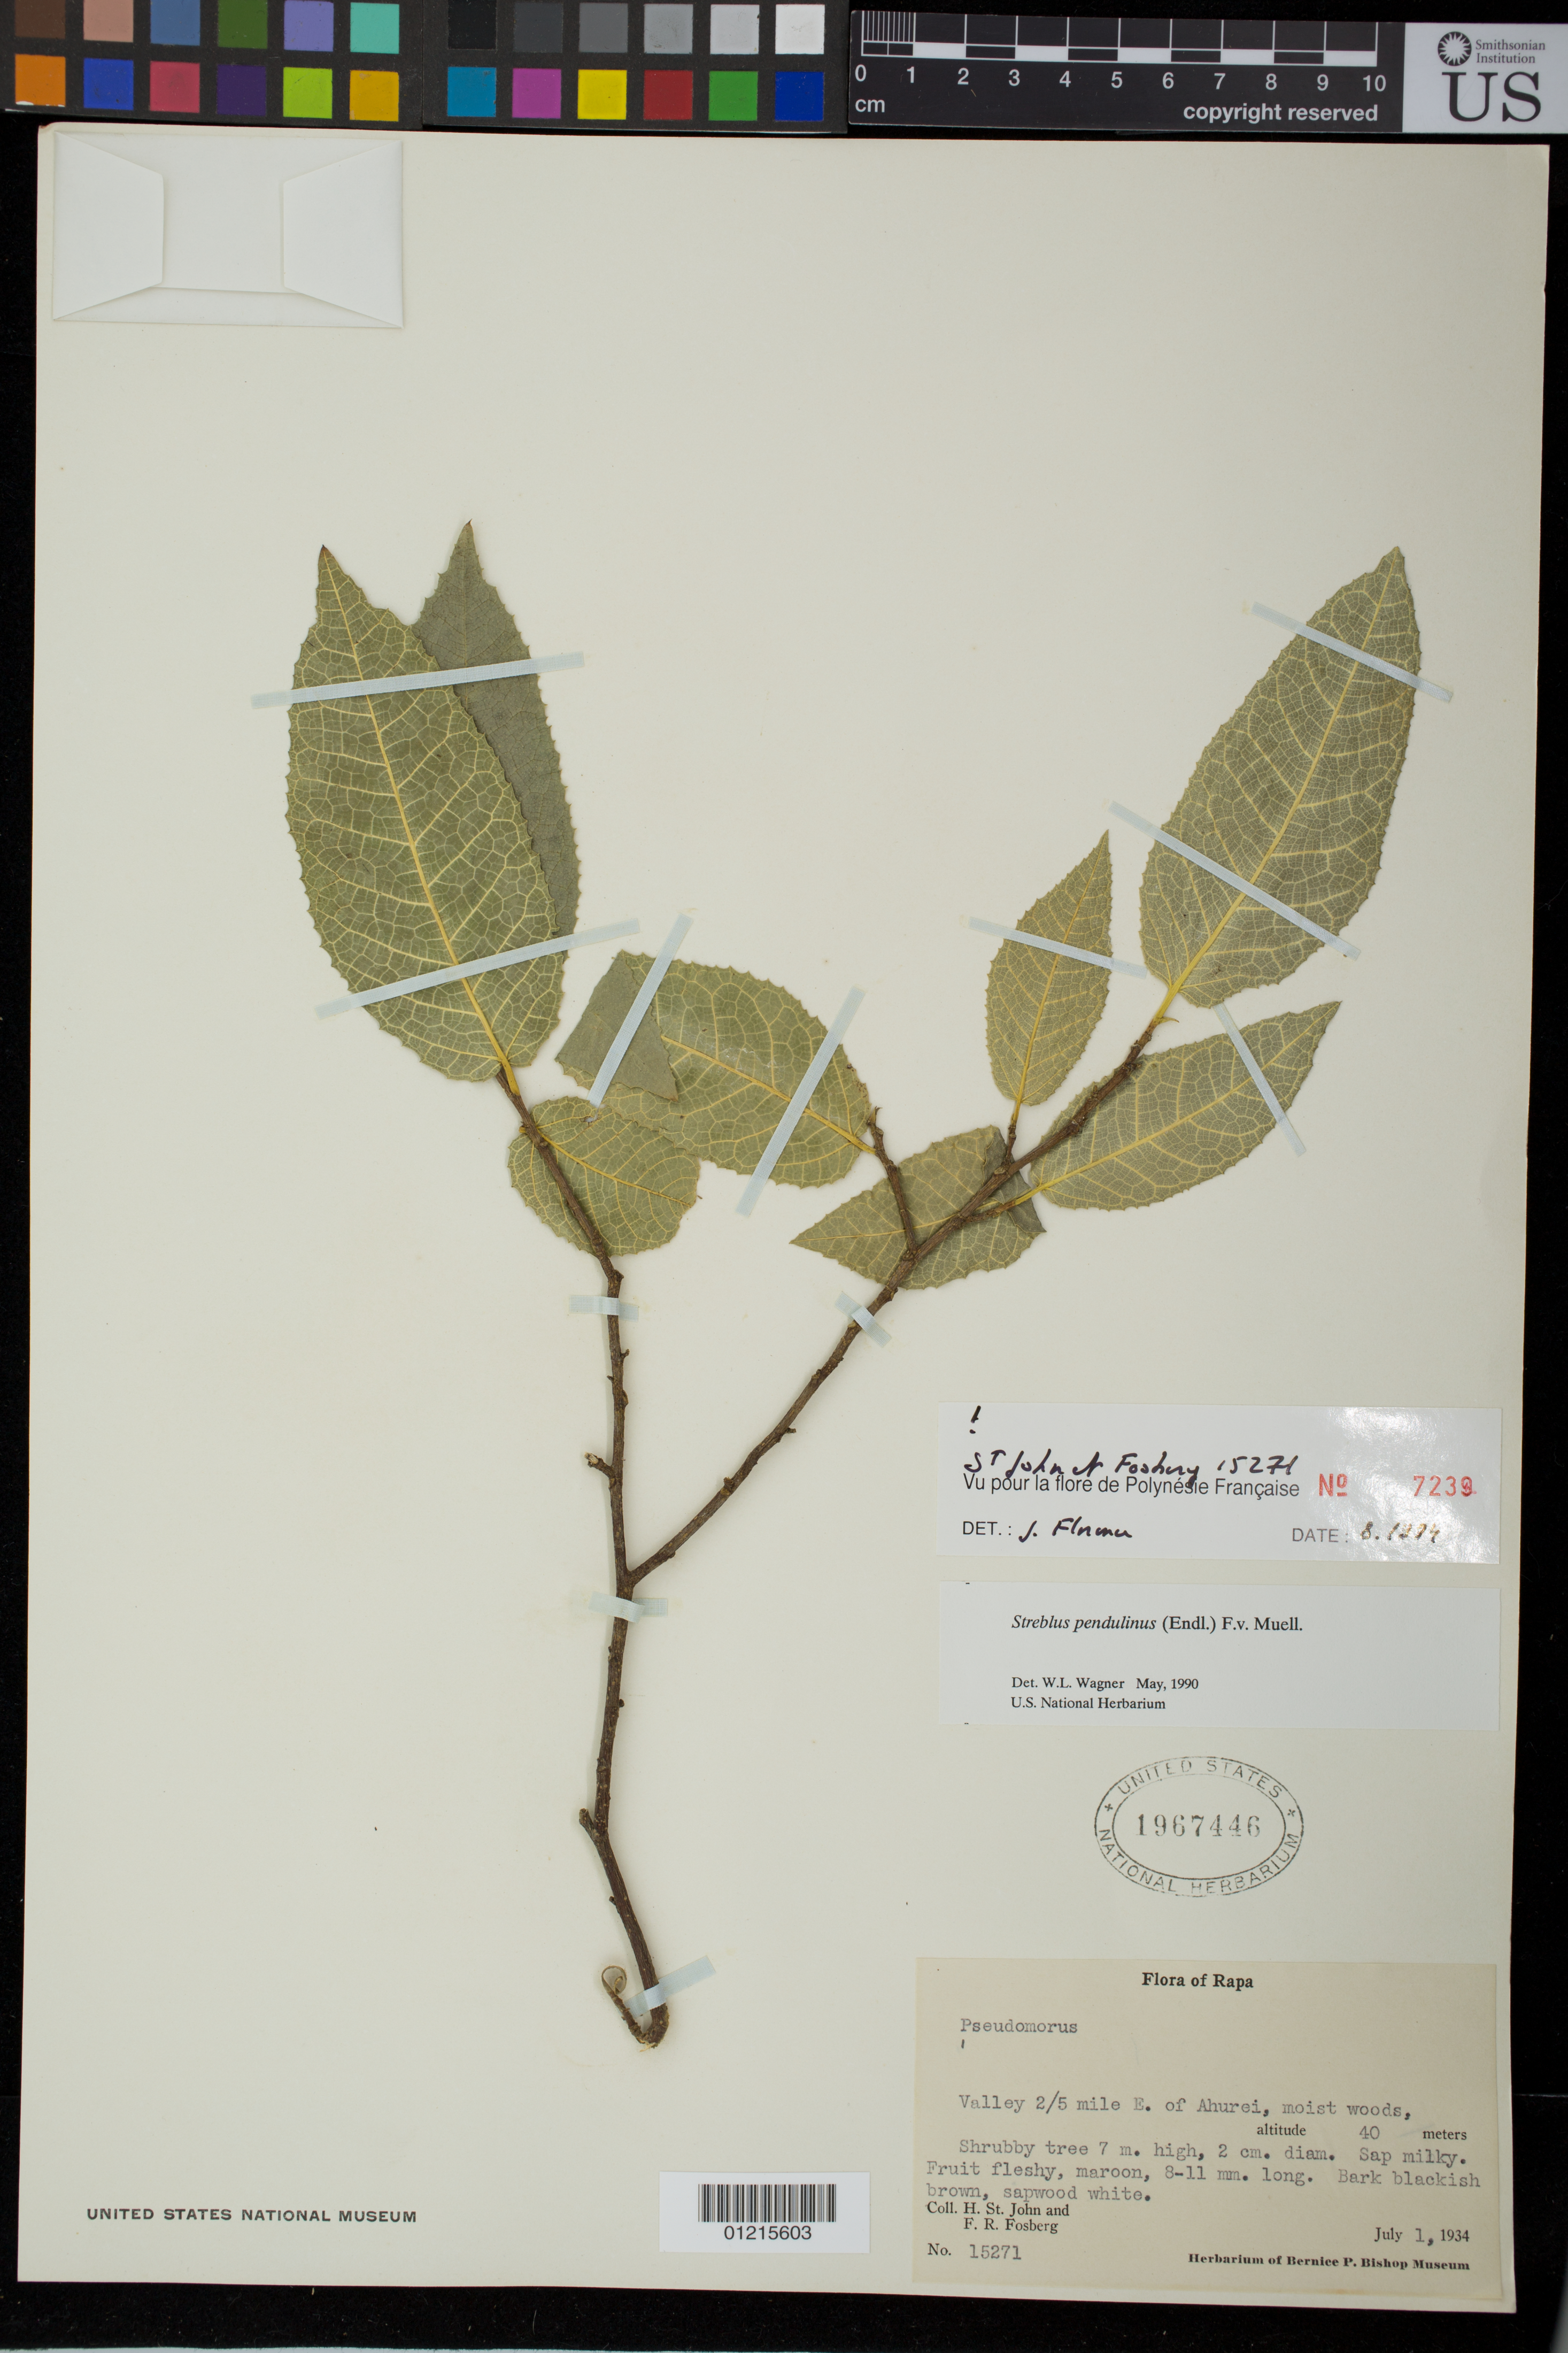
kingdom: Plantae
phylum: Tracheophyta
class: Magnoliopsida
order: Rosales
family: Moraceae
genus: Paratrophis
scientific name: Paratrophis pendulina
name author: (Endl.) E. M. Gardner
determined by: Wagner, W. L., (BOT), Smithsonian Institution - National Museum of Natural History (UNITED STATES)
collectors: H. St. John & F. R. Fosberg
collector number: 15271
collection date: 1934-07-01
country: French Polynesia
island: Rapa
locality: Valley 2/5 mile E. of Ahurei.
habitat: Moist woods.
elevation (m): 40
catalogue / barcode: US 1967446